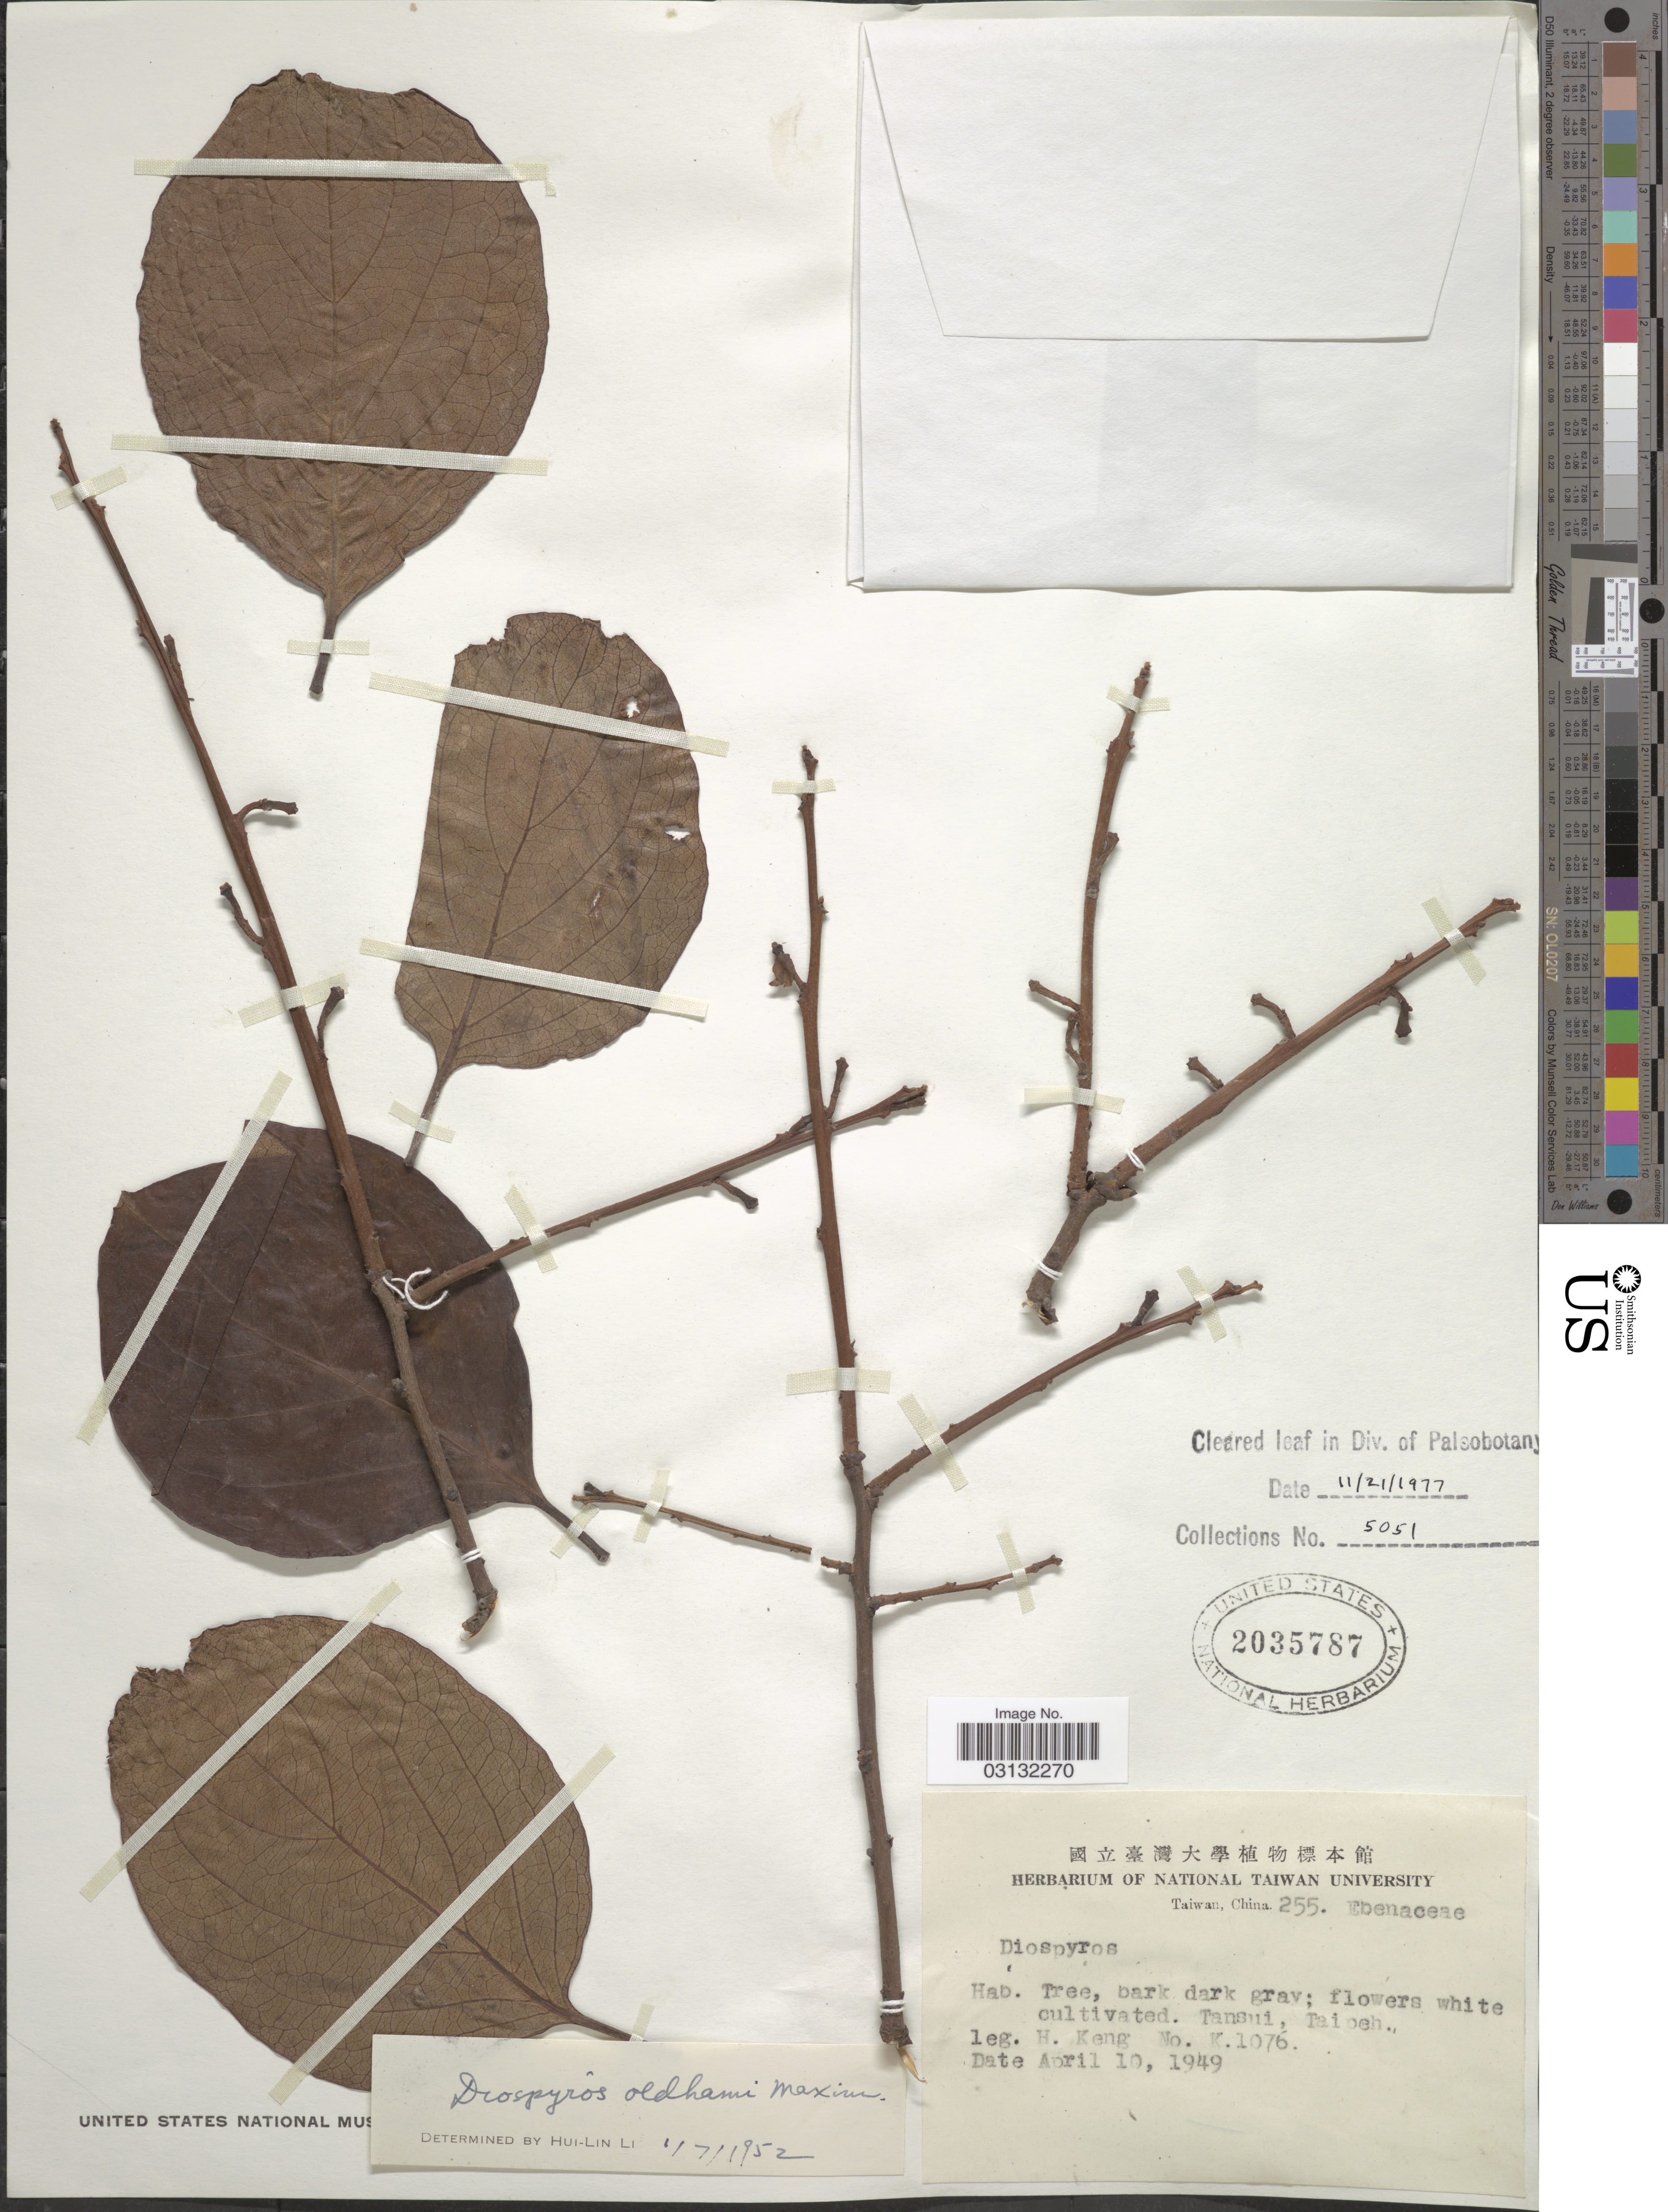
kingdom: Plantae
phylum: Tracheophyta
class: Magnoliopsida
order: Ericales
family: Ebenaceae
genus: Diospyros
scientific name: Diospyros oldhamii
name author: Maxim.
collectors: H. Keng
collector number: K.1076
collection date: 1949-04-10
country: Taiwan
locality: Tansui, Taipeh.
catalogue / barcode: US 2035787